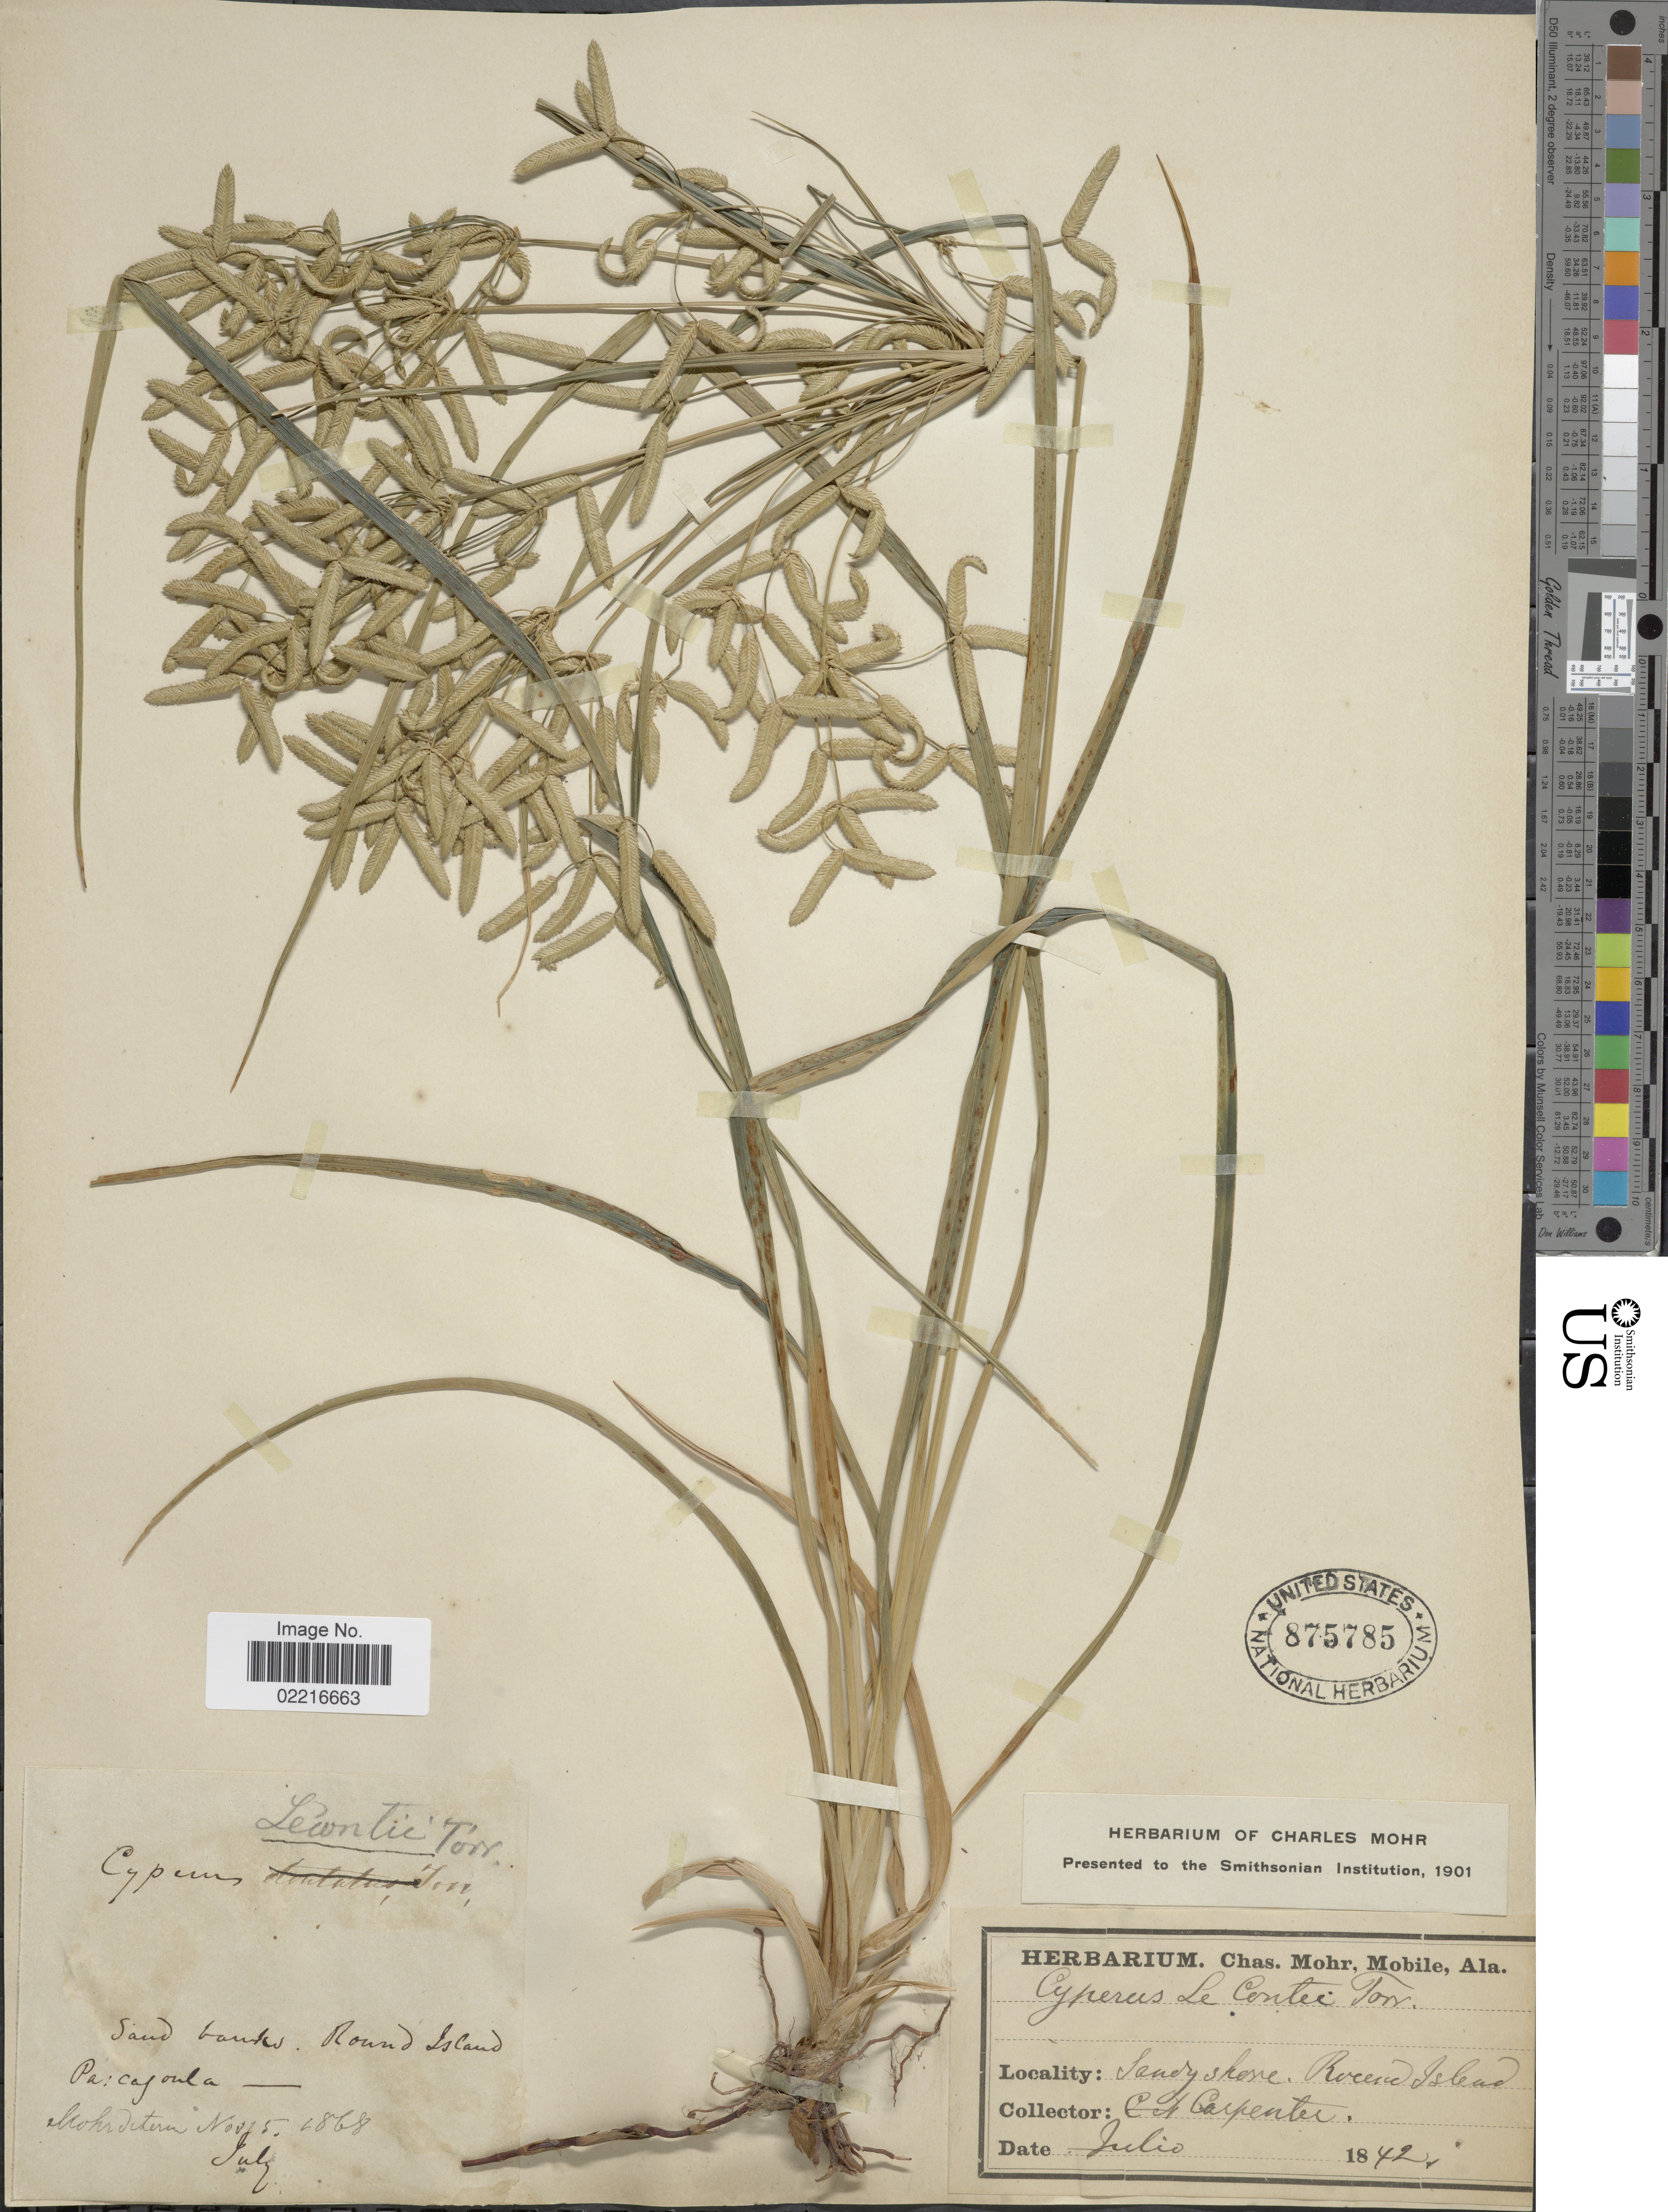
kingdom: Plantae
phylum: Tracheophyta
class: Liliopsida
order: Poales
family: Cyperaceae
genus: Cyperus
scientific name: Cyperus lecontei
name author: Torr. ex Steud.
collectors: -. Carpenter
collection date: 1842-07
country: United States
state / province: Mississippi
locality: Round Island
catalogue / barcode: US 875785